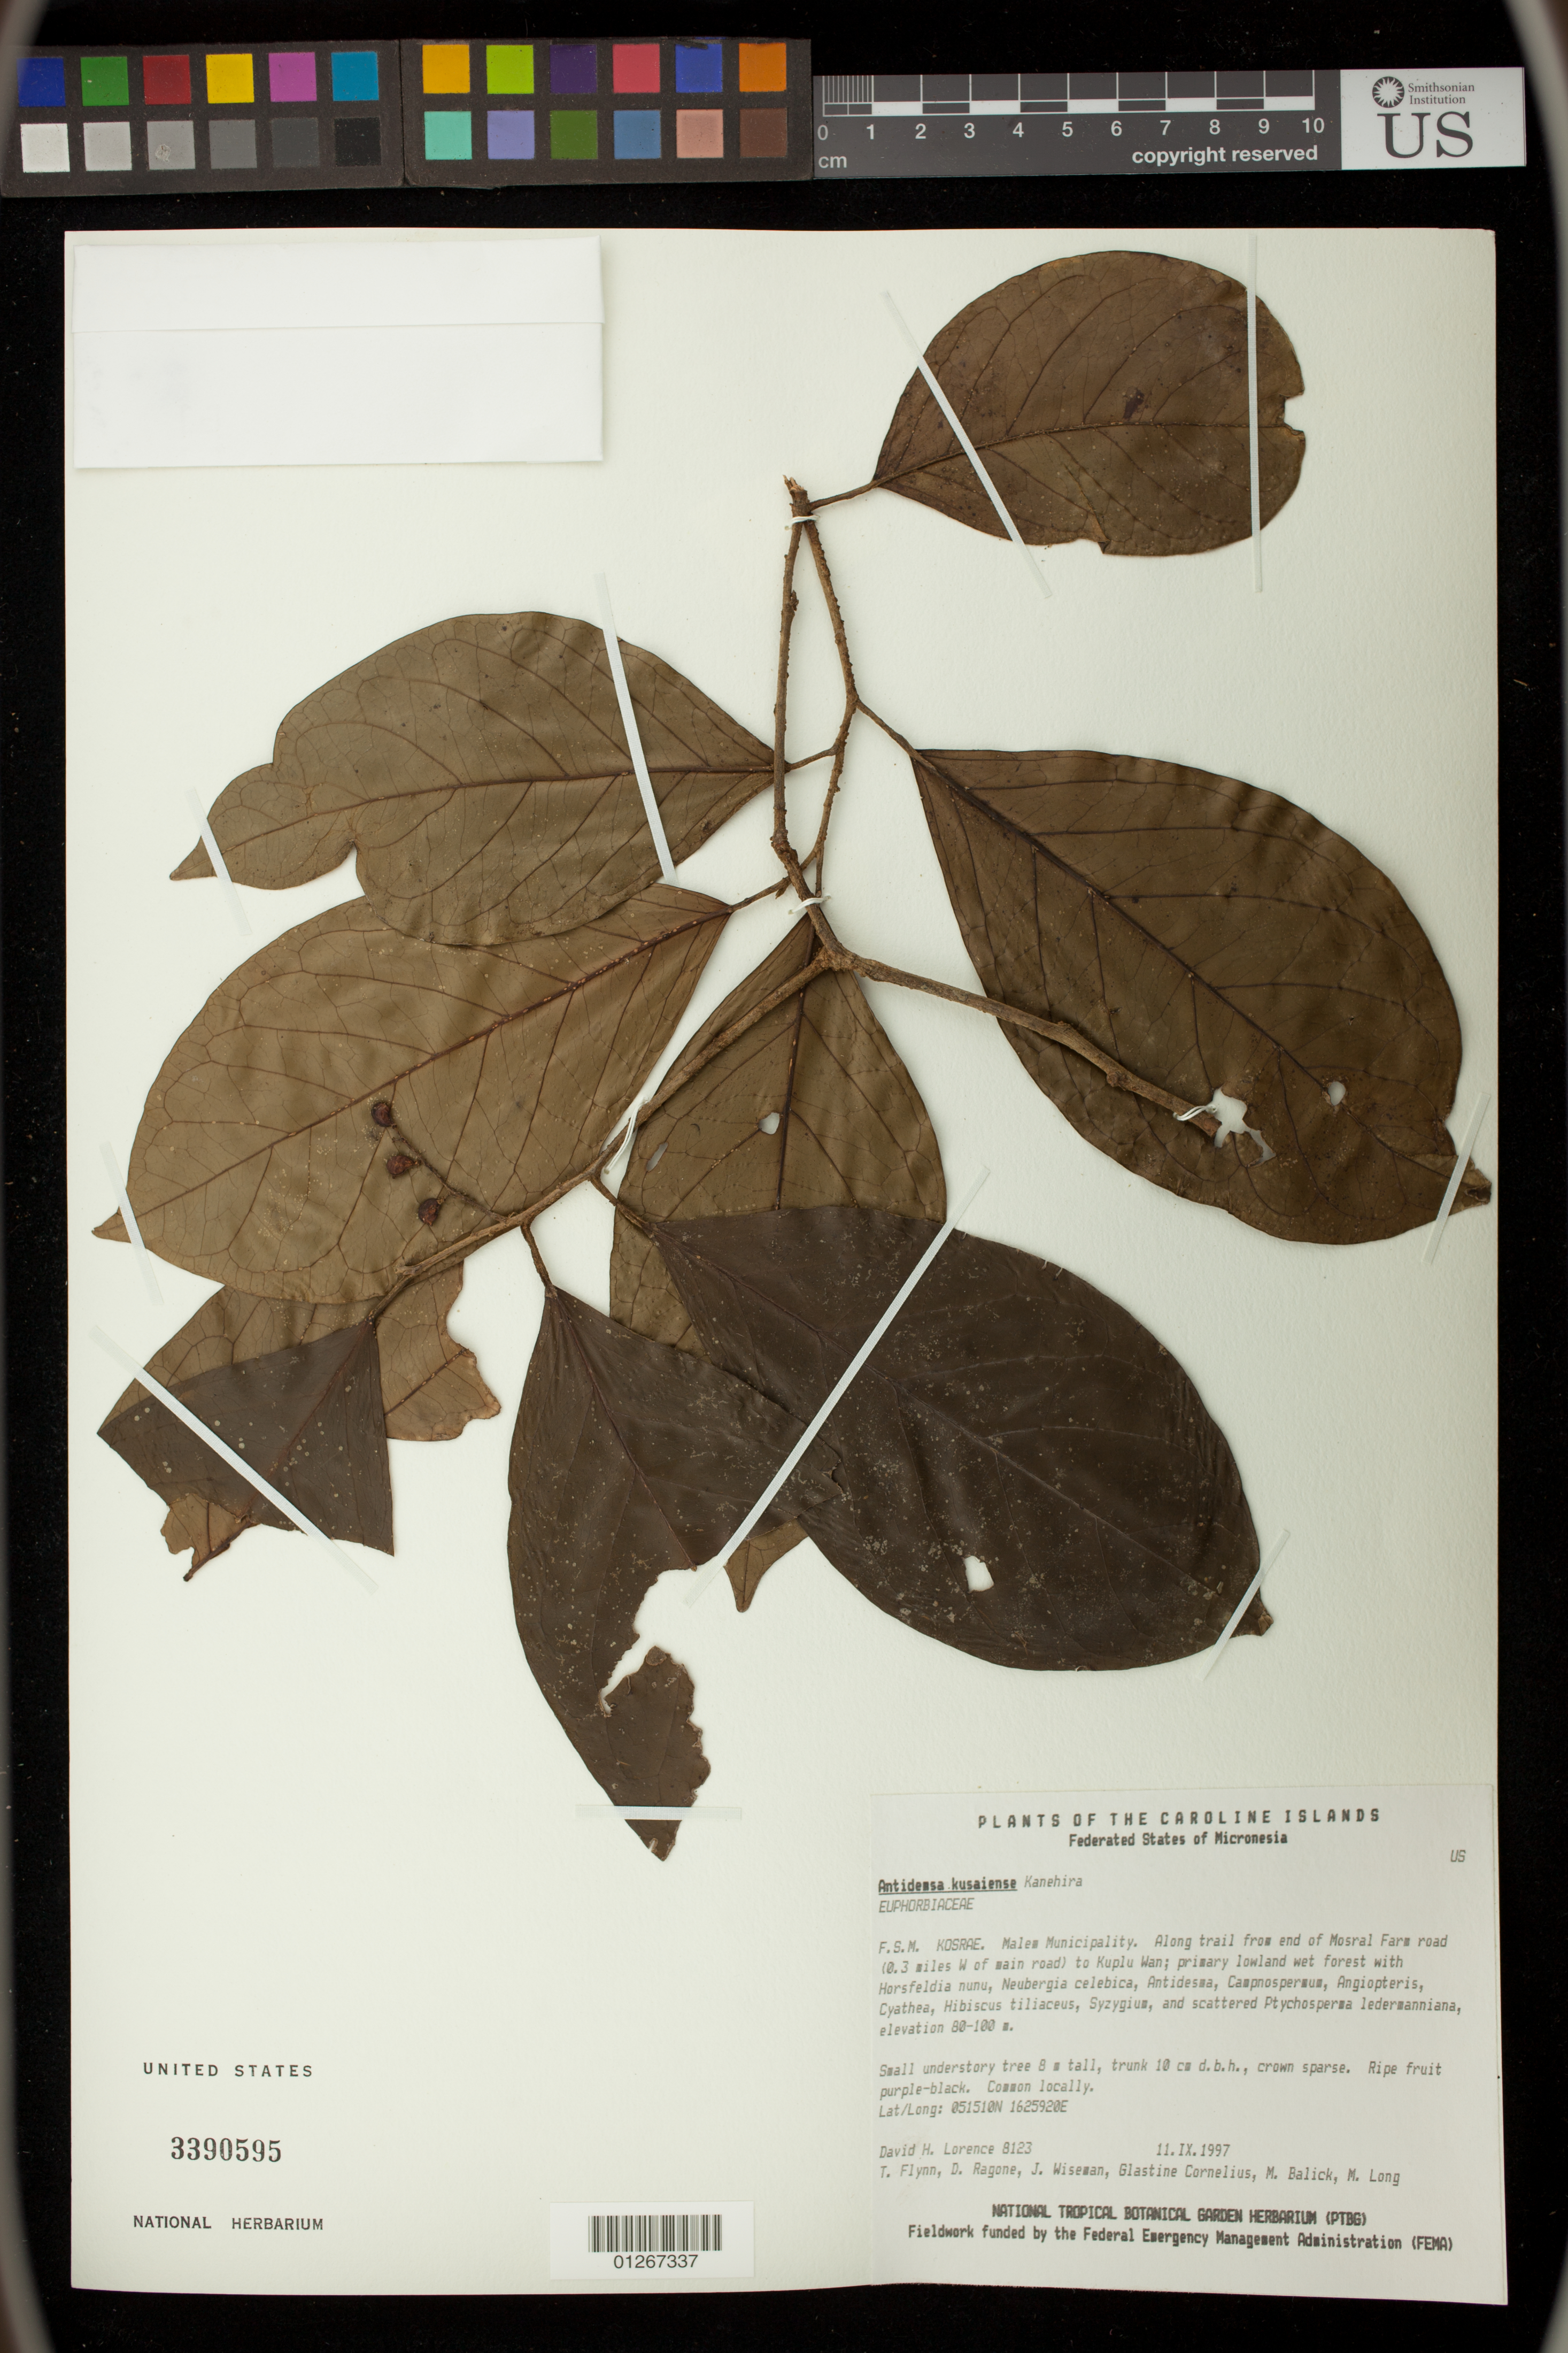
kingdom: Plantae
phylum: Tracheophyta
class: Magnoliopsida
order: Malpighiales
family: Phyllanthaceae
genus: Antidesma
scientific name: Antidesma kusaiense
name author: Kaneh.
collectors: D. Lorence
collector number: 8123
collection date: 1997-09-11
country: Micronesia, Federated States of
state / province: Kosrae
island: Kosrae [Kusaie]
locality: F.S.M. Malem Municipality. Along trail from end of Mosral Fars road (0.3 miles W of main road) to Kuplu Wan.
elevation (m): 80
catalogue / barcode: US 3390595